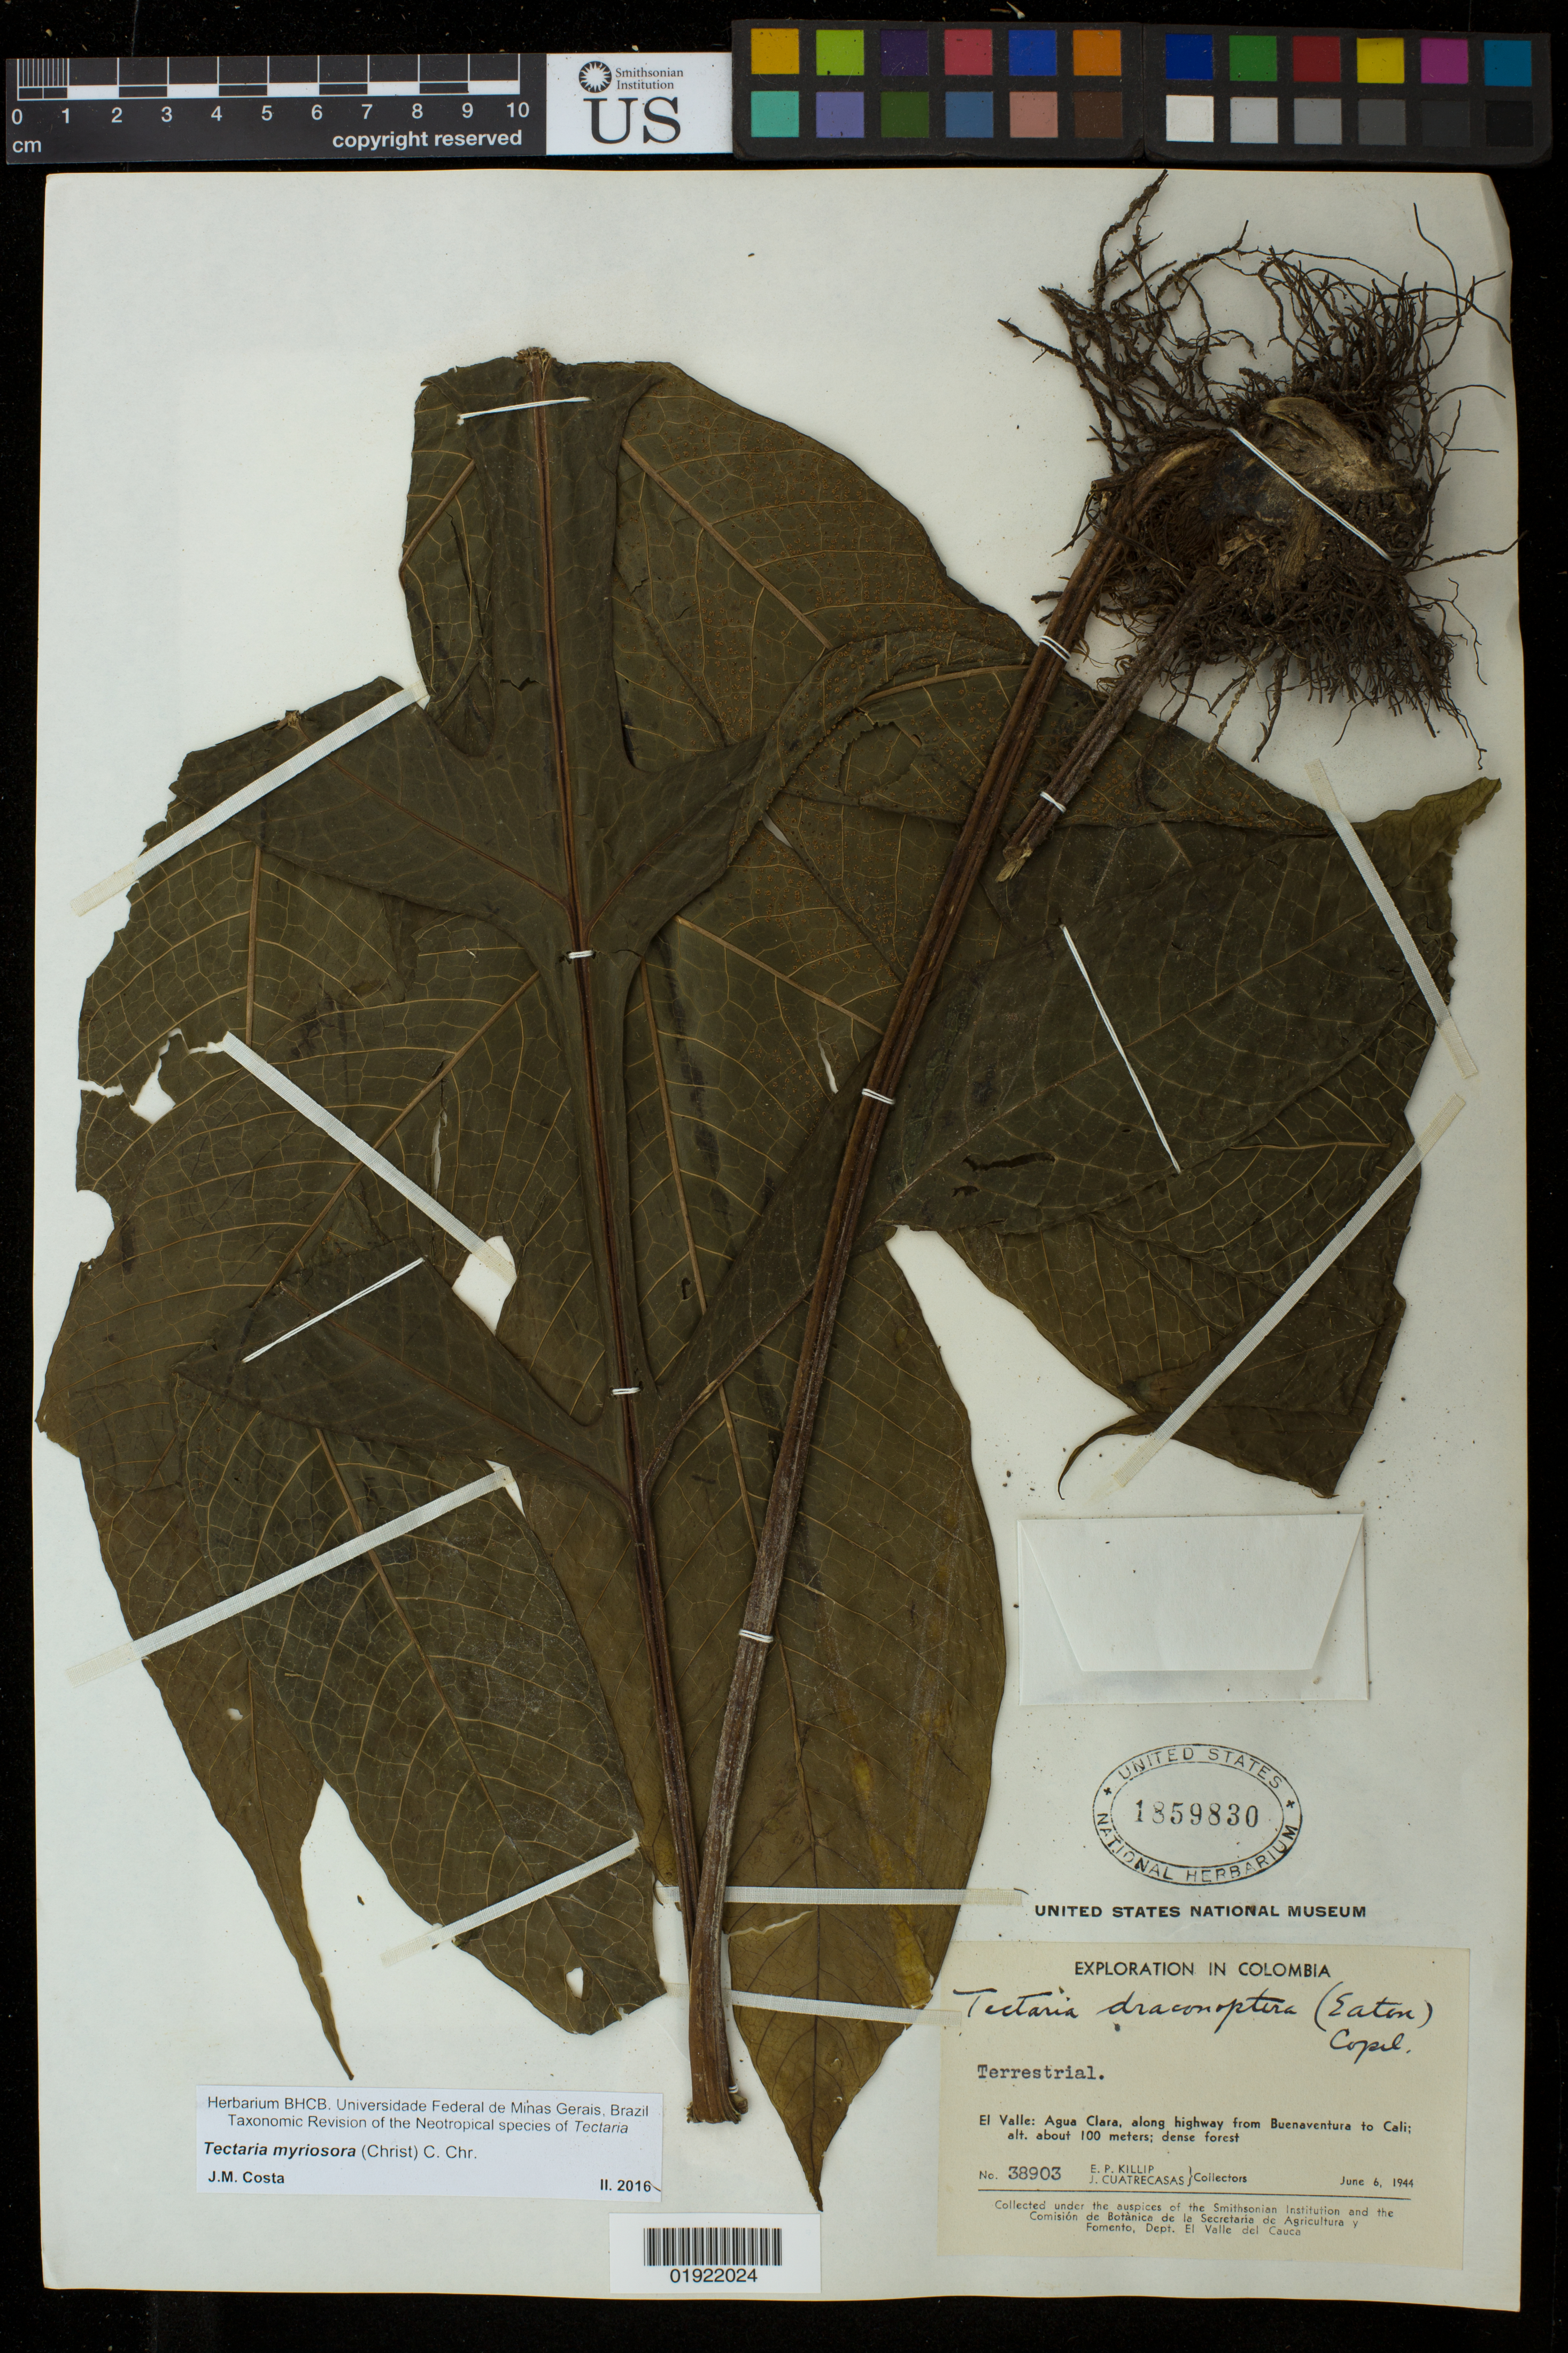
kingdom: Plantae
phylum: Tracheophyta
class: Polypodiopsida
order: Polypodiales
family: Tectariaceae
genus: Tectaria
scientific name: Tectaria myriosora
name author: (Christ) C. Chr.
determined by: Costa, J. M.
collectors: E. P. Killip & J. Cuatrecasas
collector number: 38903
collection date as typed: June 6, 1944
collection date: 1944-06-06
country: Colombia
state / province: Tolima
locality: El VAlle: Agua Clara, along highway from Buenaventura to Cali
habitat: dense forest.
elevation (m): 100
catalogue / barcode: US 1859830